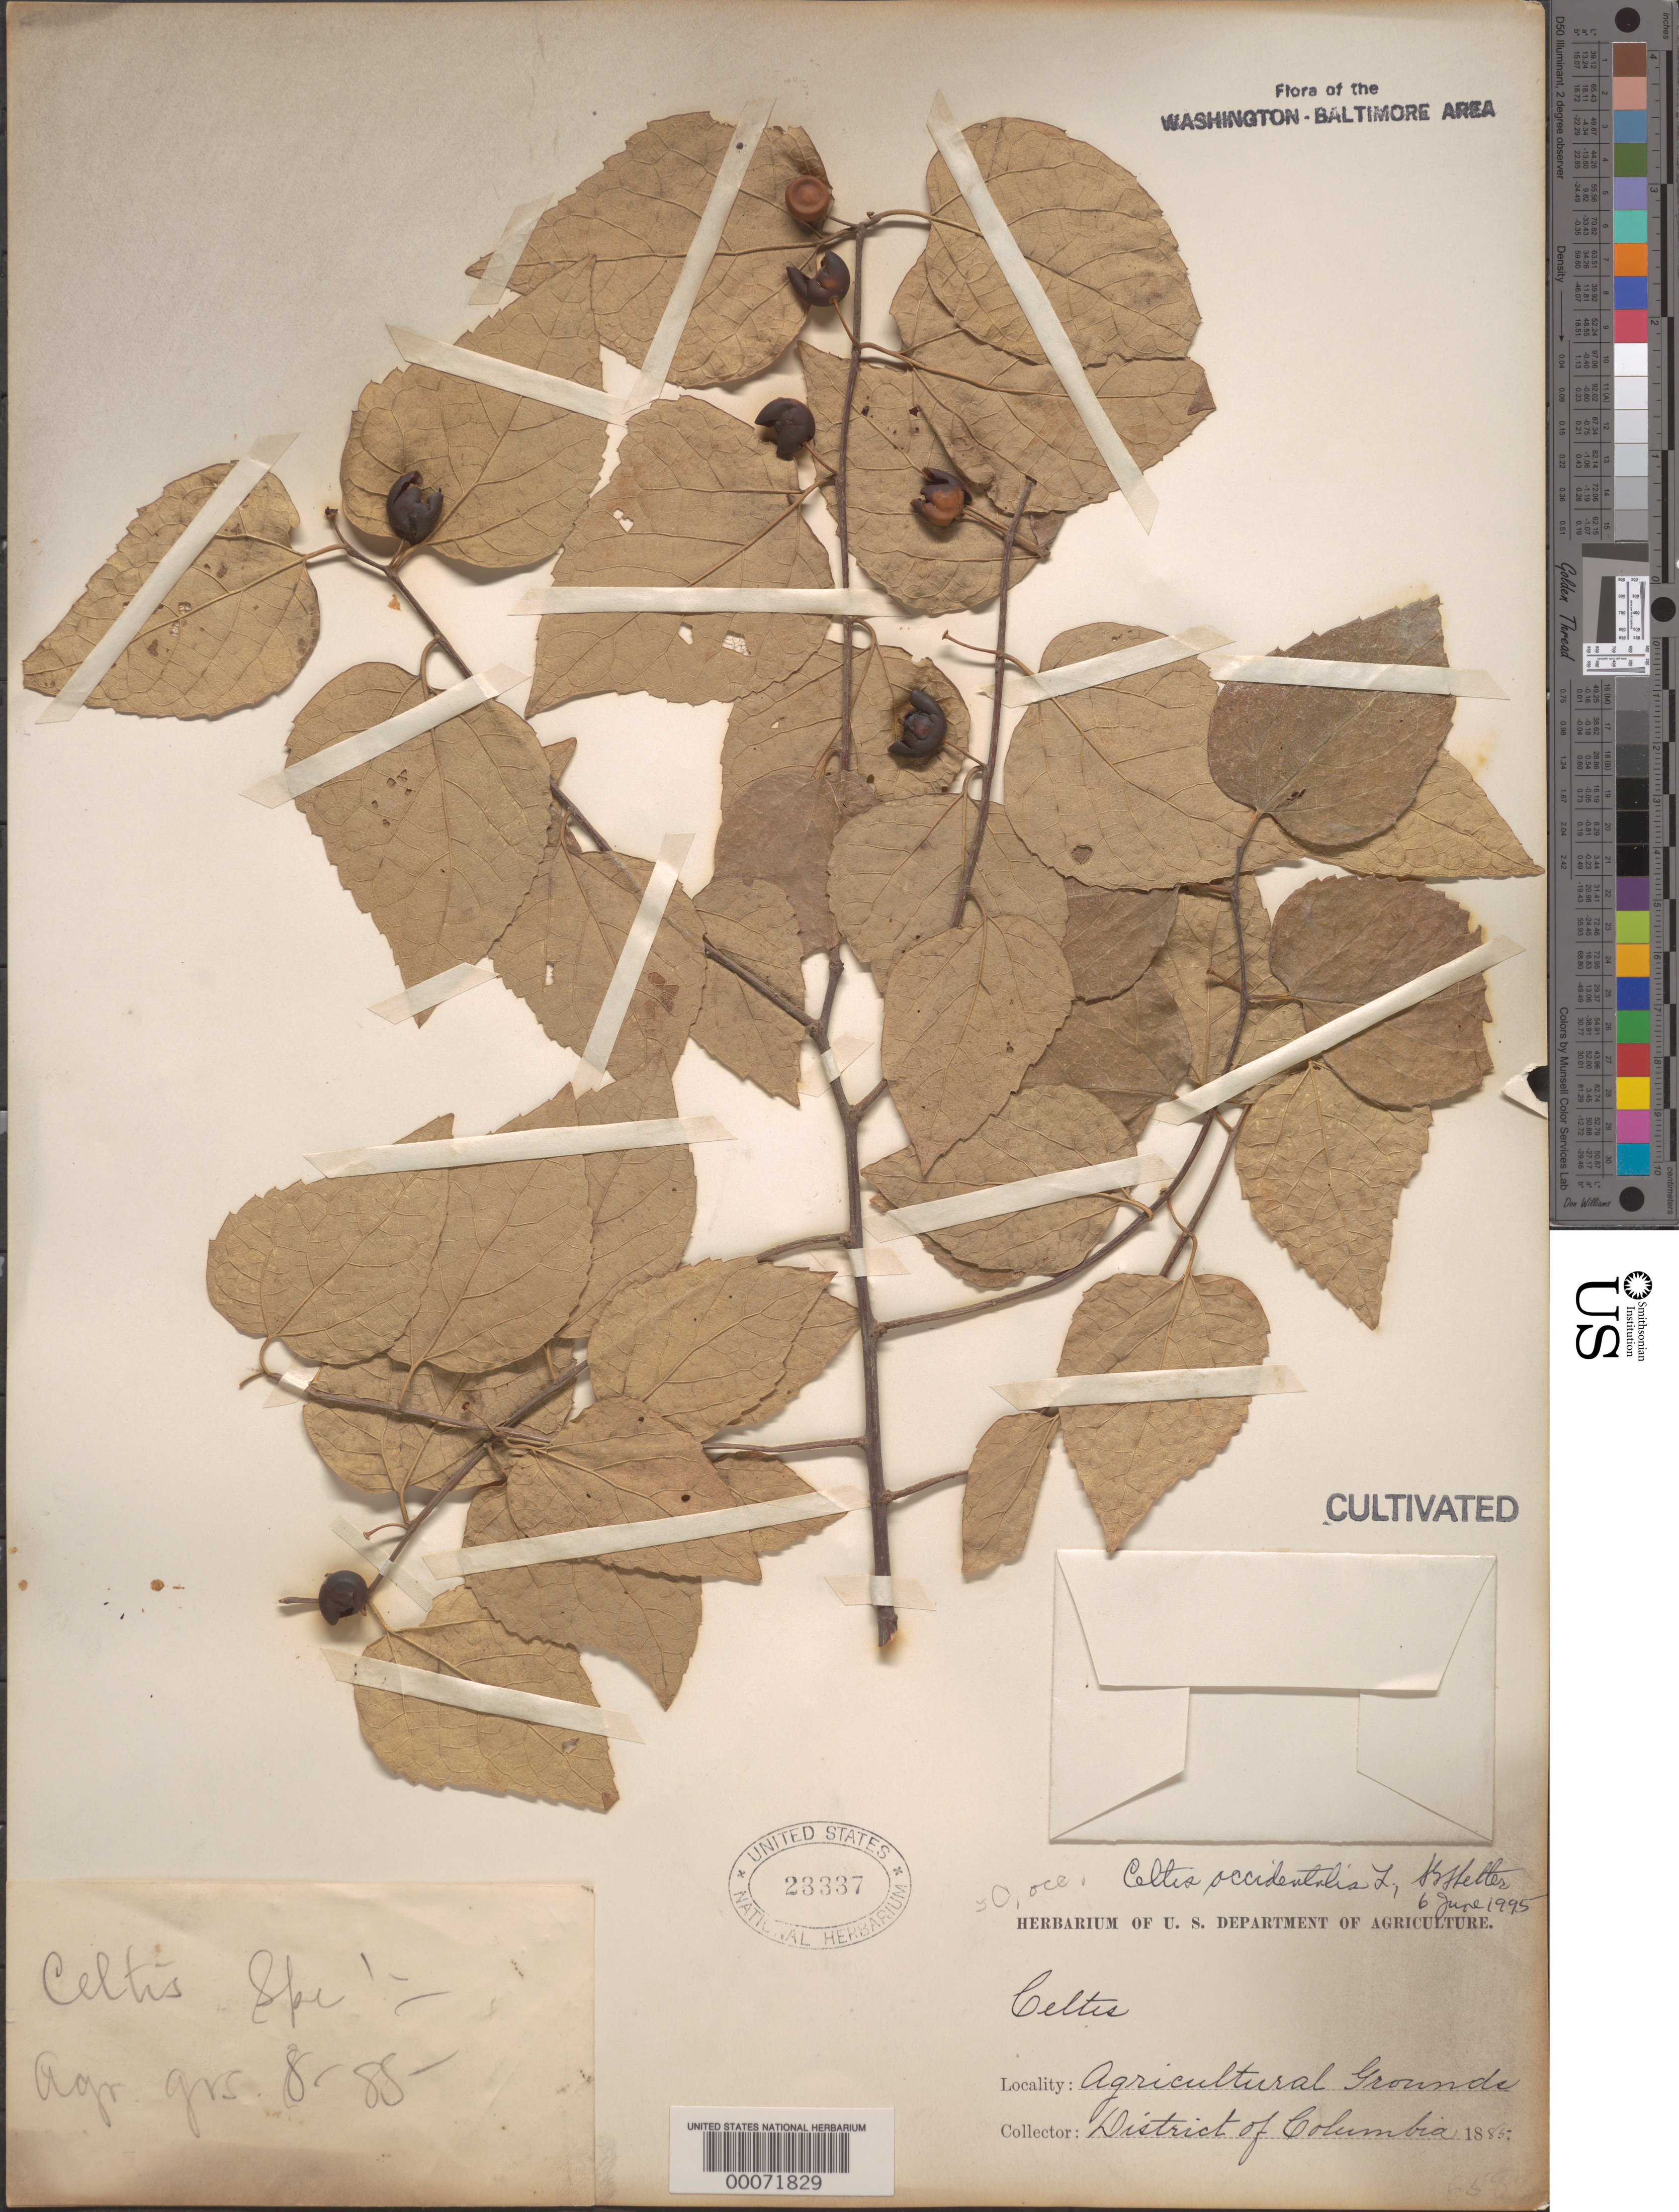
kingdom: Plantae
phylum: Tracheophyta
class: Magnoliopsida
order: Rosales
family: Cannabaceae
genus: Celtis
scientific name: Celtis occidentalis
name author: L.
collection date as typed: Aug 1885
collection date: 1885-08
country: United States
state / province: District of Columbia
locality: Agricultural grounds, Washington, D.C.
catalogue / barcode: US 23337